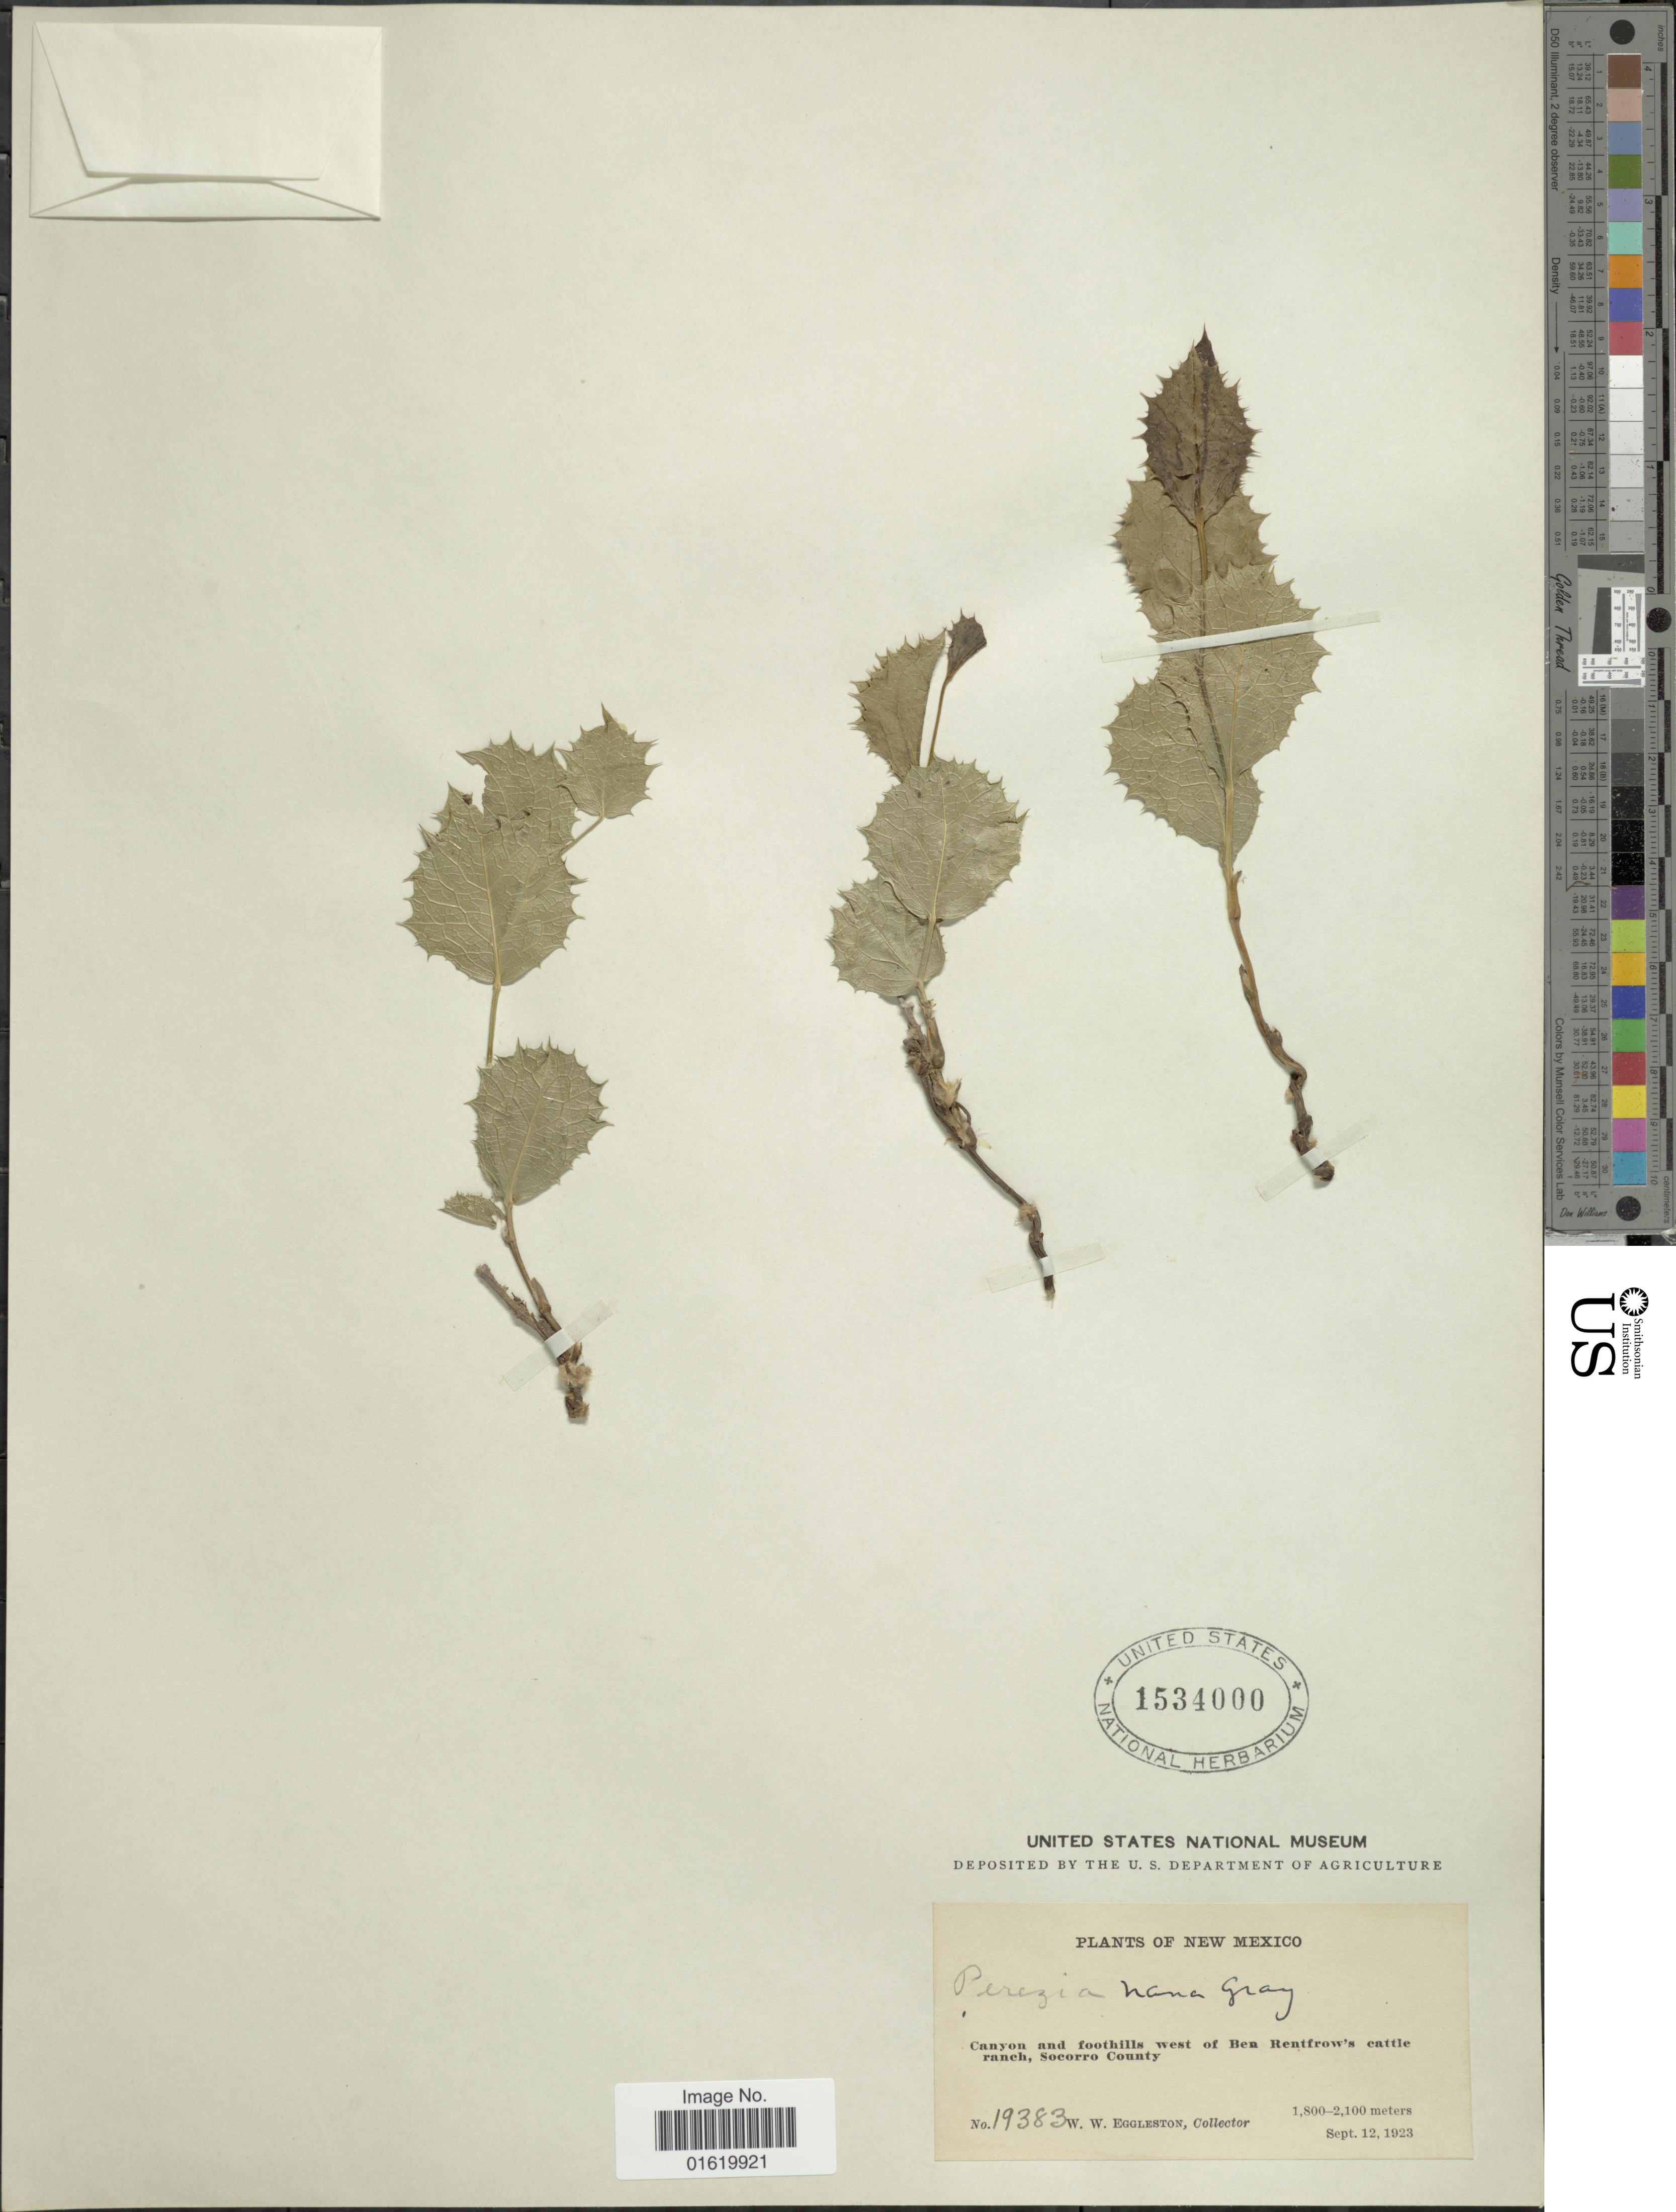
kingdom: Plantae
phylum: Tracheophyta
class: Magnoliopsida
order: Asterales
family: Asteraceae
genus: Acourtia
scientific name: Acourtia nana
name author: (A. Gray) Reveal & R.M. King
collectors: W. W. Eggleston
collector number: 19383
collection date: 1923-09-12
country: United States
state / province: New Mexico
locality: Canyon and foothills west of Ben Rentfrow's cattle ranch, Socorro County.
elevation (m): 1800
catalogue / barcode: US 1534000